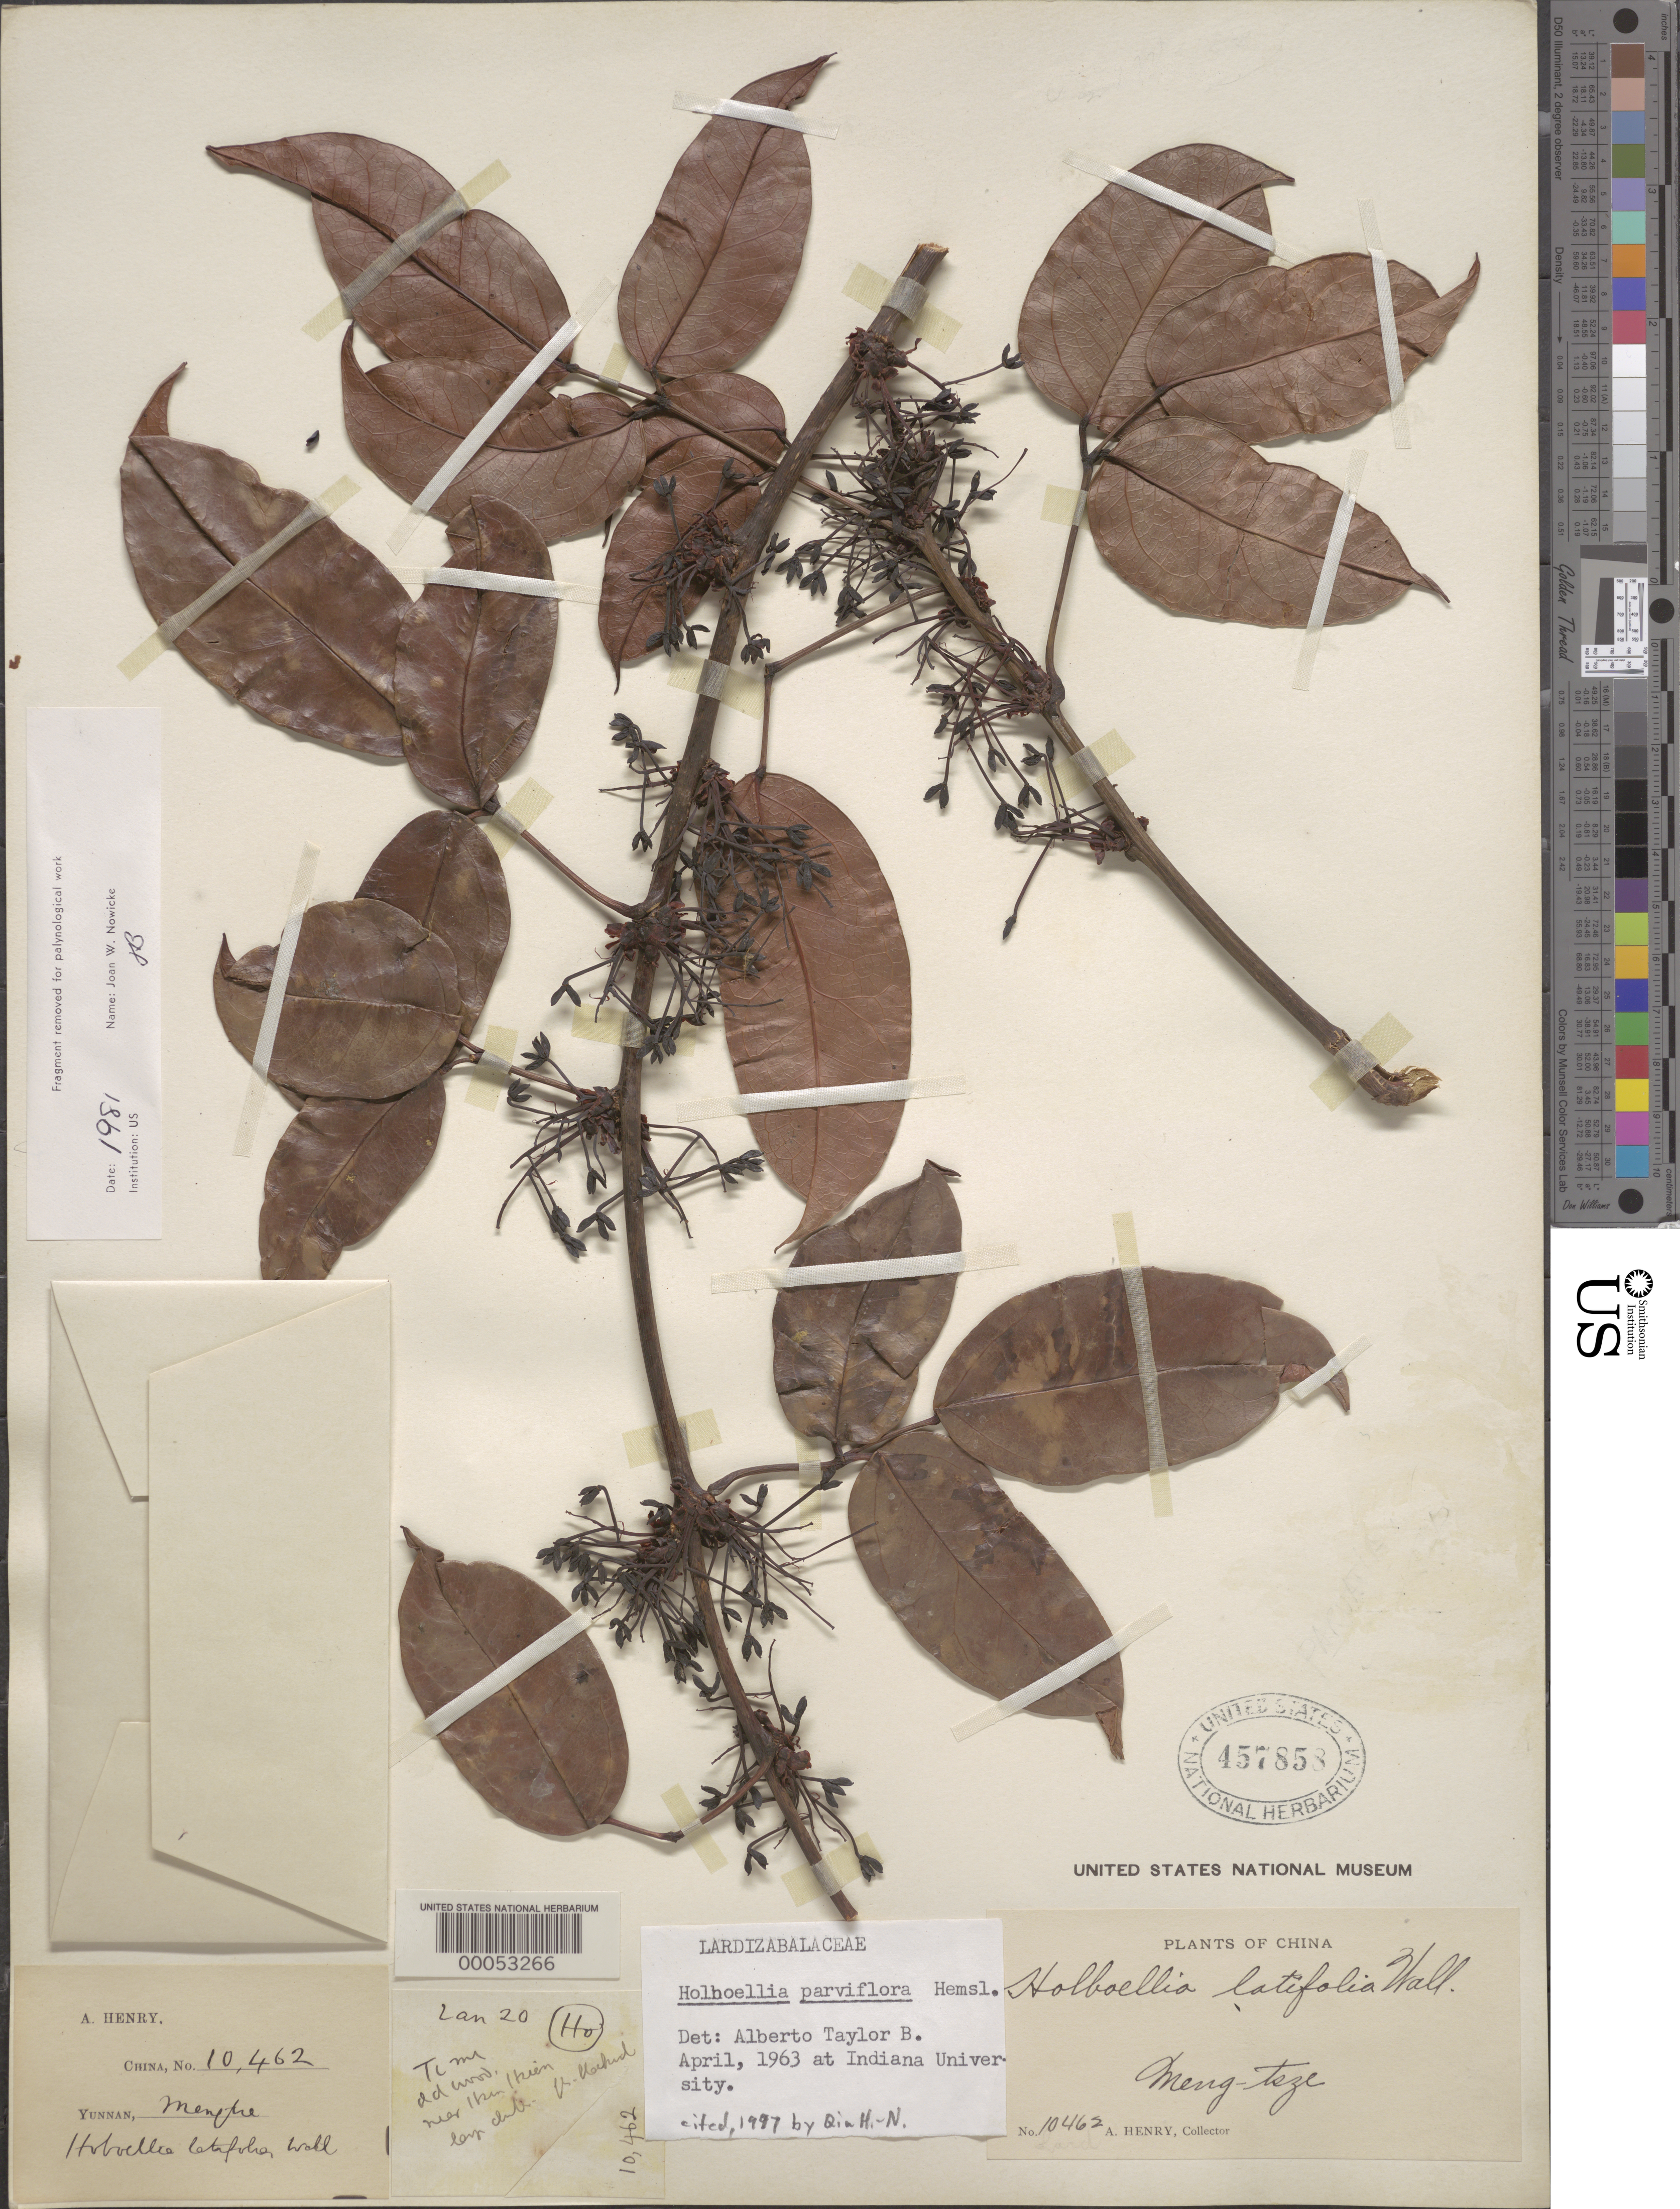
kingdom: Plantae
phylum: Tracheophyta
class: Magnoliopsida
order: Ranunculales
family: Lardizabalaceae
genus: Stauntonia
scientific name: Stauntonia parviflora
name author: Hemsl.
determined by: Strong, Mark T., (BOT), Smithsonian Institution - National Museum of Natural History (UNITED STATES)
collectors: A. Henry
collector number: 10462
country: China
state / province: Yunnan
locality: Meng-tze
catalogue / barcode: US 457858